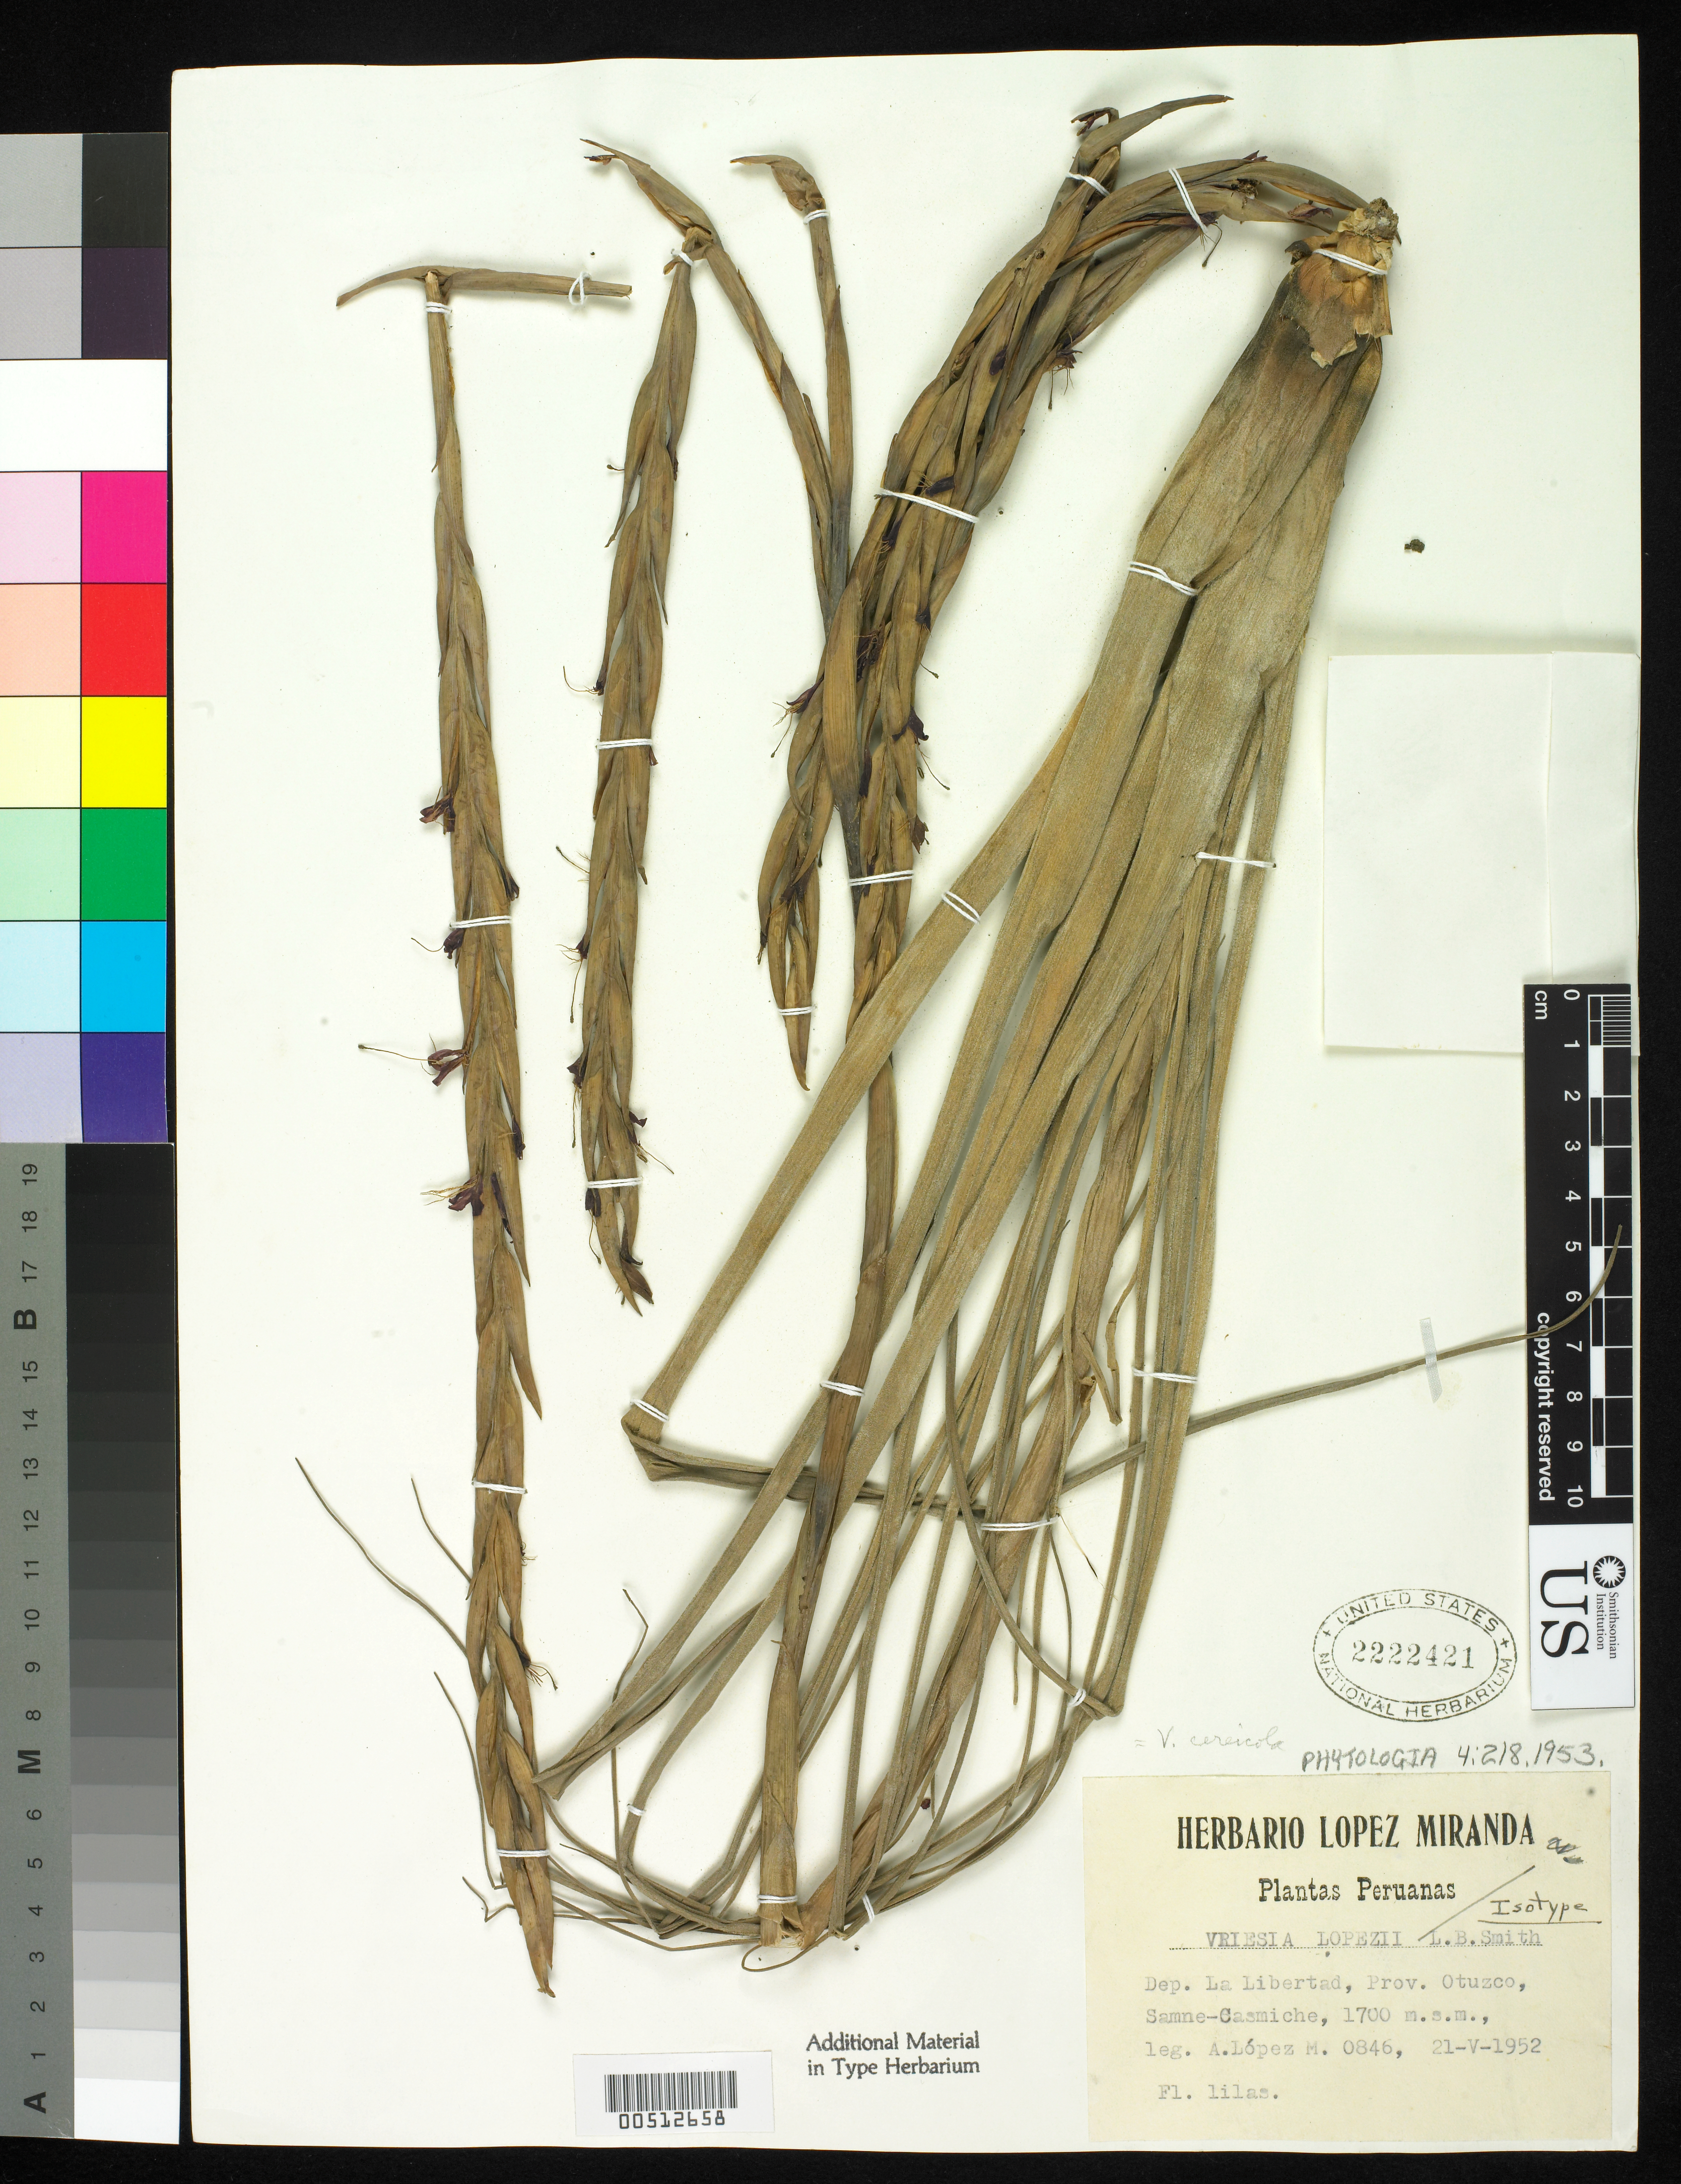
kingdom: Plantae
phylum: Tracheophyta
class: Liliopsida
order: Poales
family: Bromeliaceae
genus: Vriesea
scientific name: Vriesea lopezii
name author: L.B. Sm.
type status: Isotype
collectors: A. López M.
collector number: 0846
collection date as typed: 21 May 1952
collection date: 1952-05-21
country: Peru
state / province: La Libertad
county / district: Trujillo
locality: Samne-Casminche.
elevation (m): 1800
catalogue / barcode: US 2222421